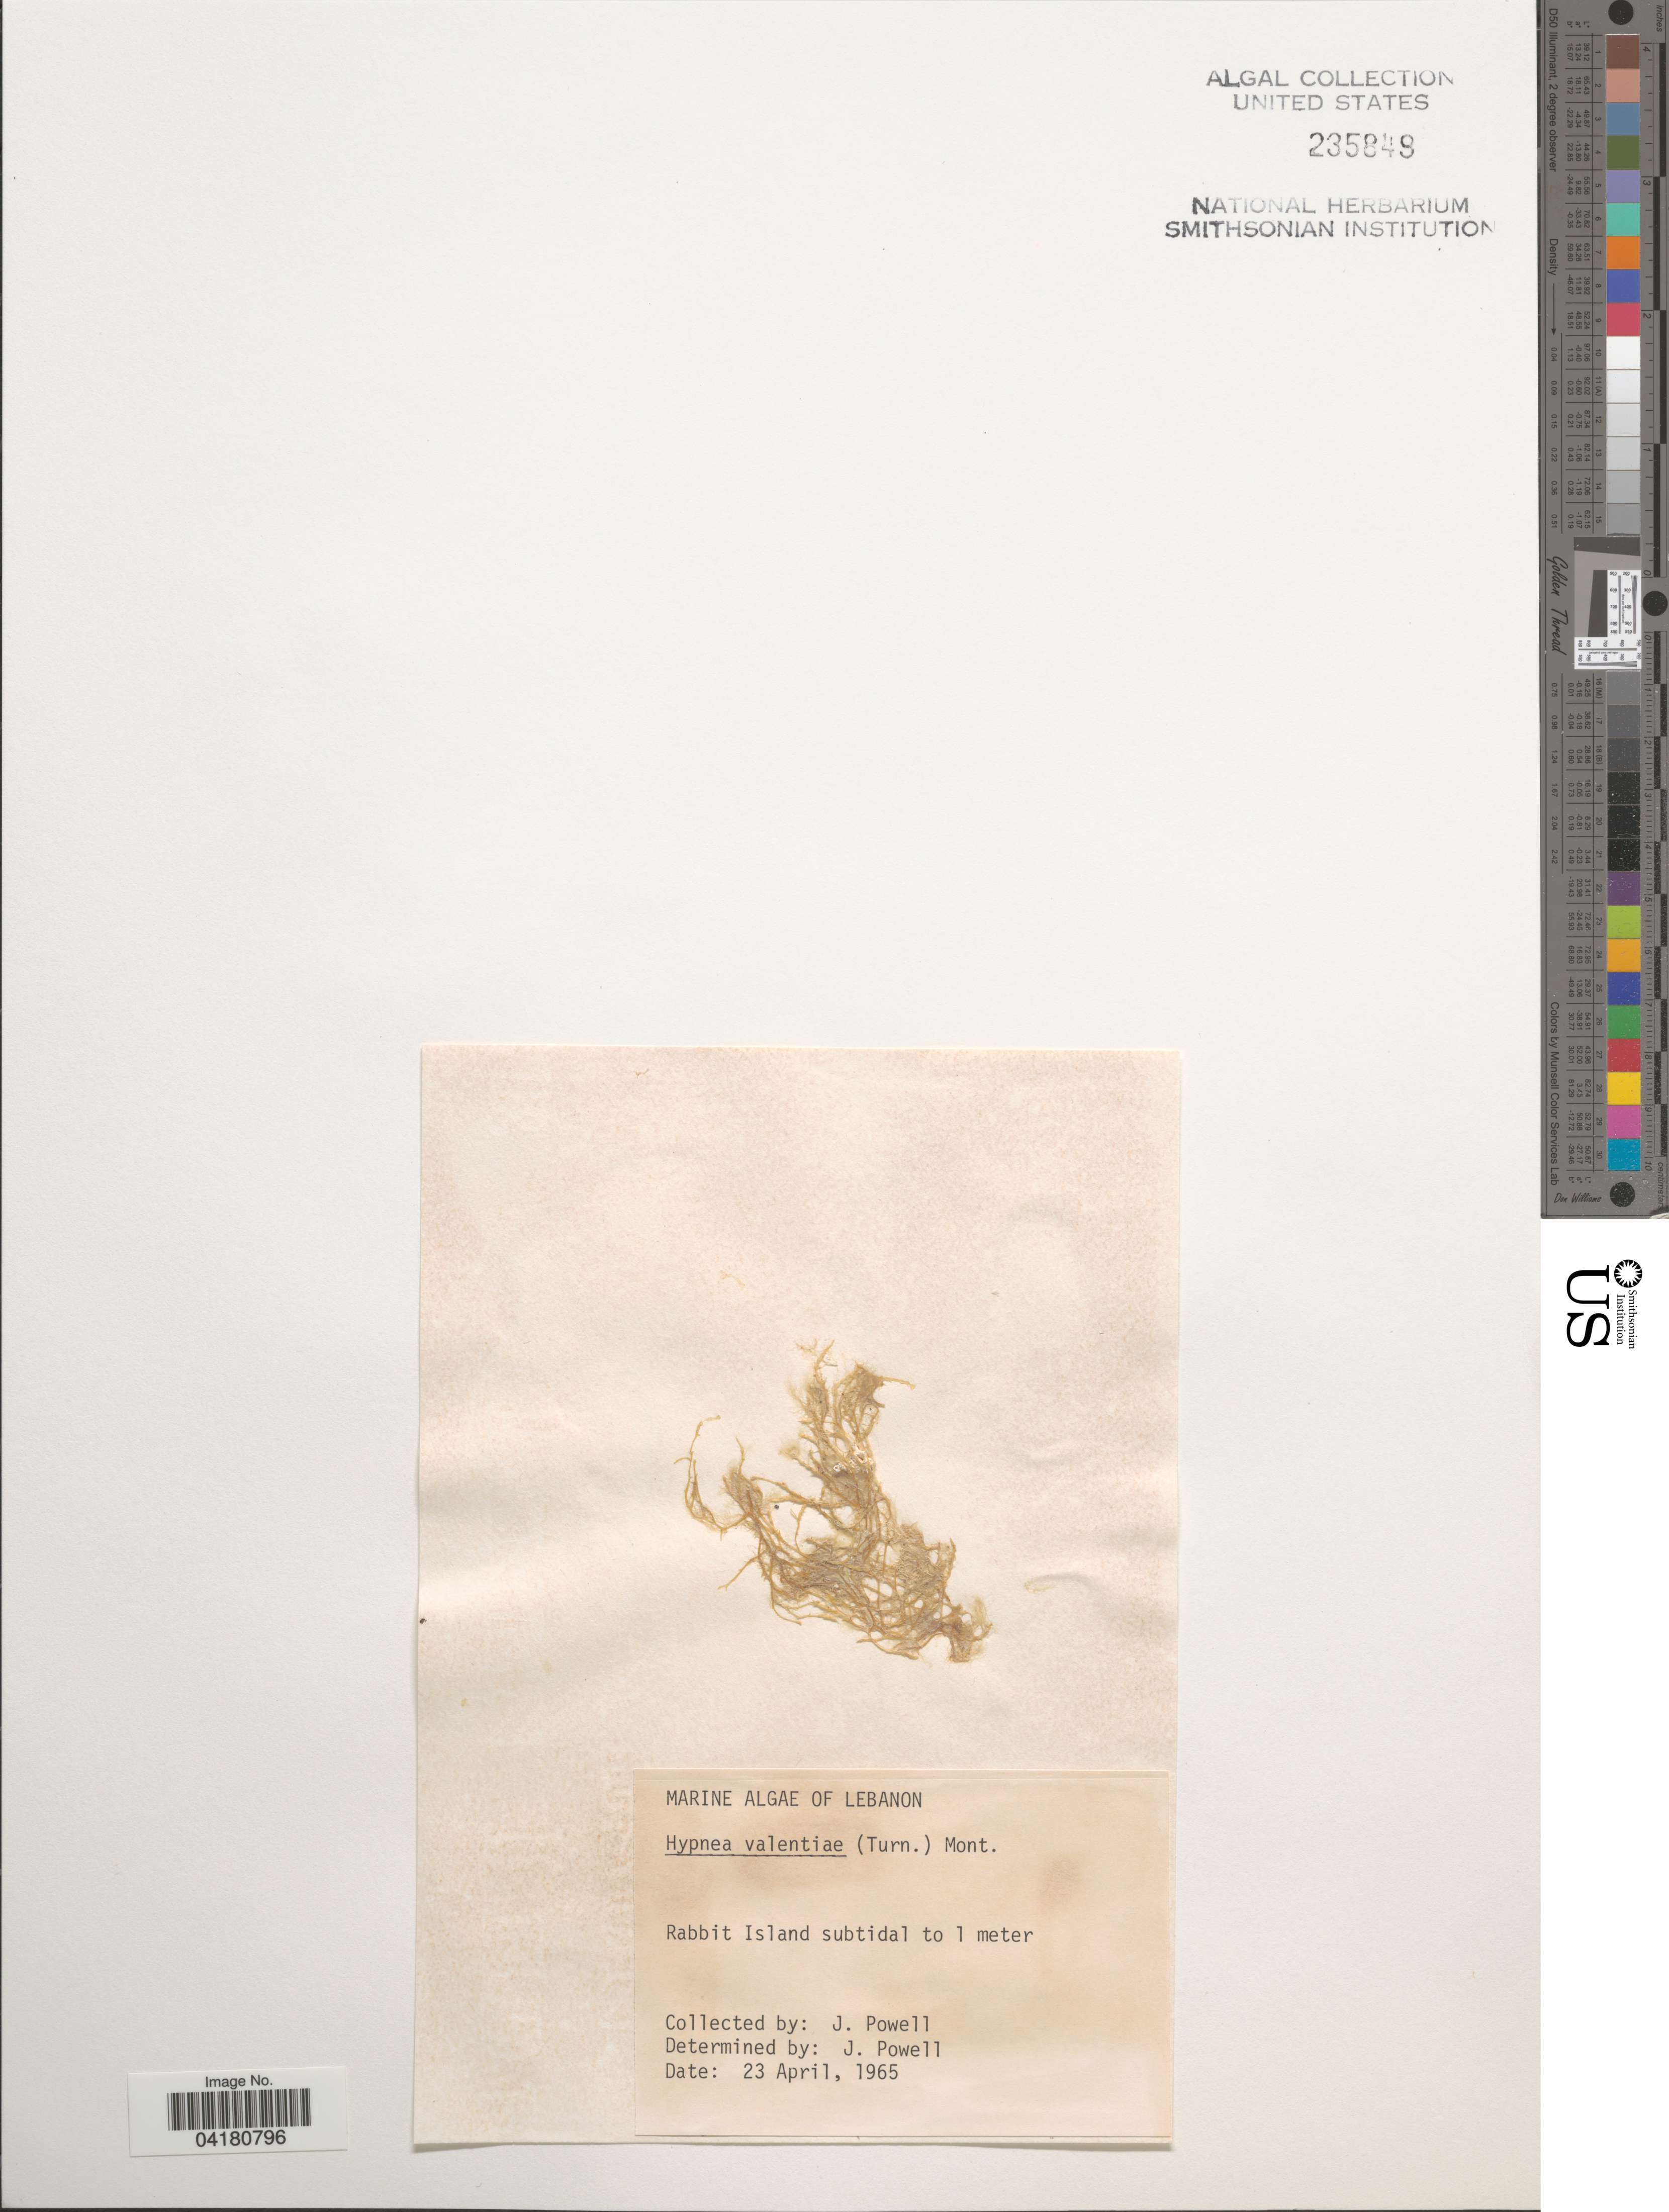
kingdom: Plantae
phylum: Rhodophyta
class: Florideophyceae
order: Gigartinales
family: Cystocloniaceae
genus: Hypnea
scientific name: Hypnea valentiae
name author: (Turner) Mont.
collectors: J. Powell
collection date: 1965-04-23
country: Lebanon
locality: Rabbit Island subtidal to 1 meter.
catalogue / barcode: US 235849